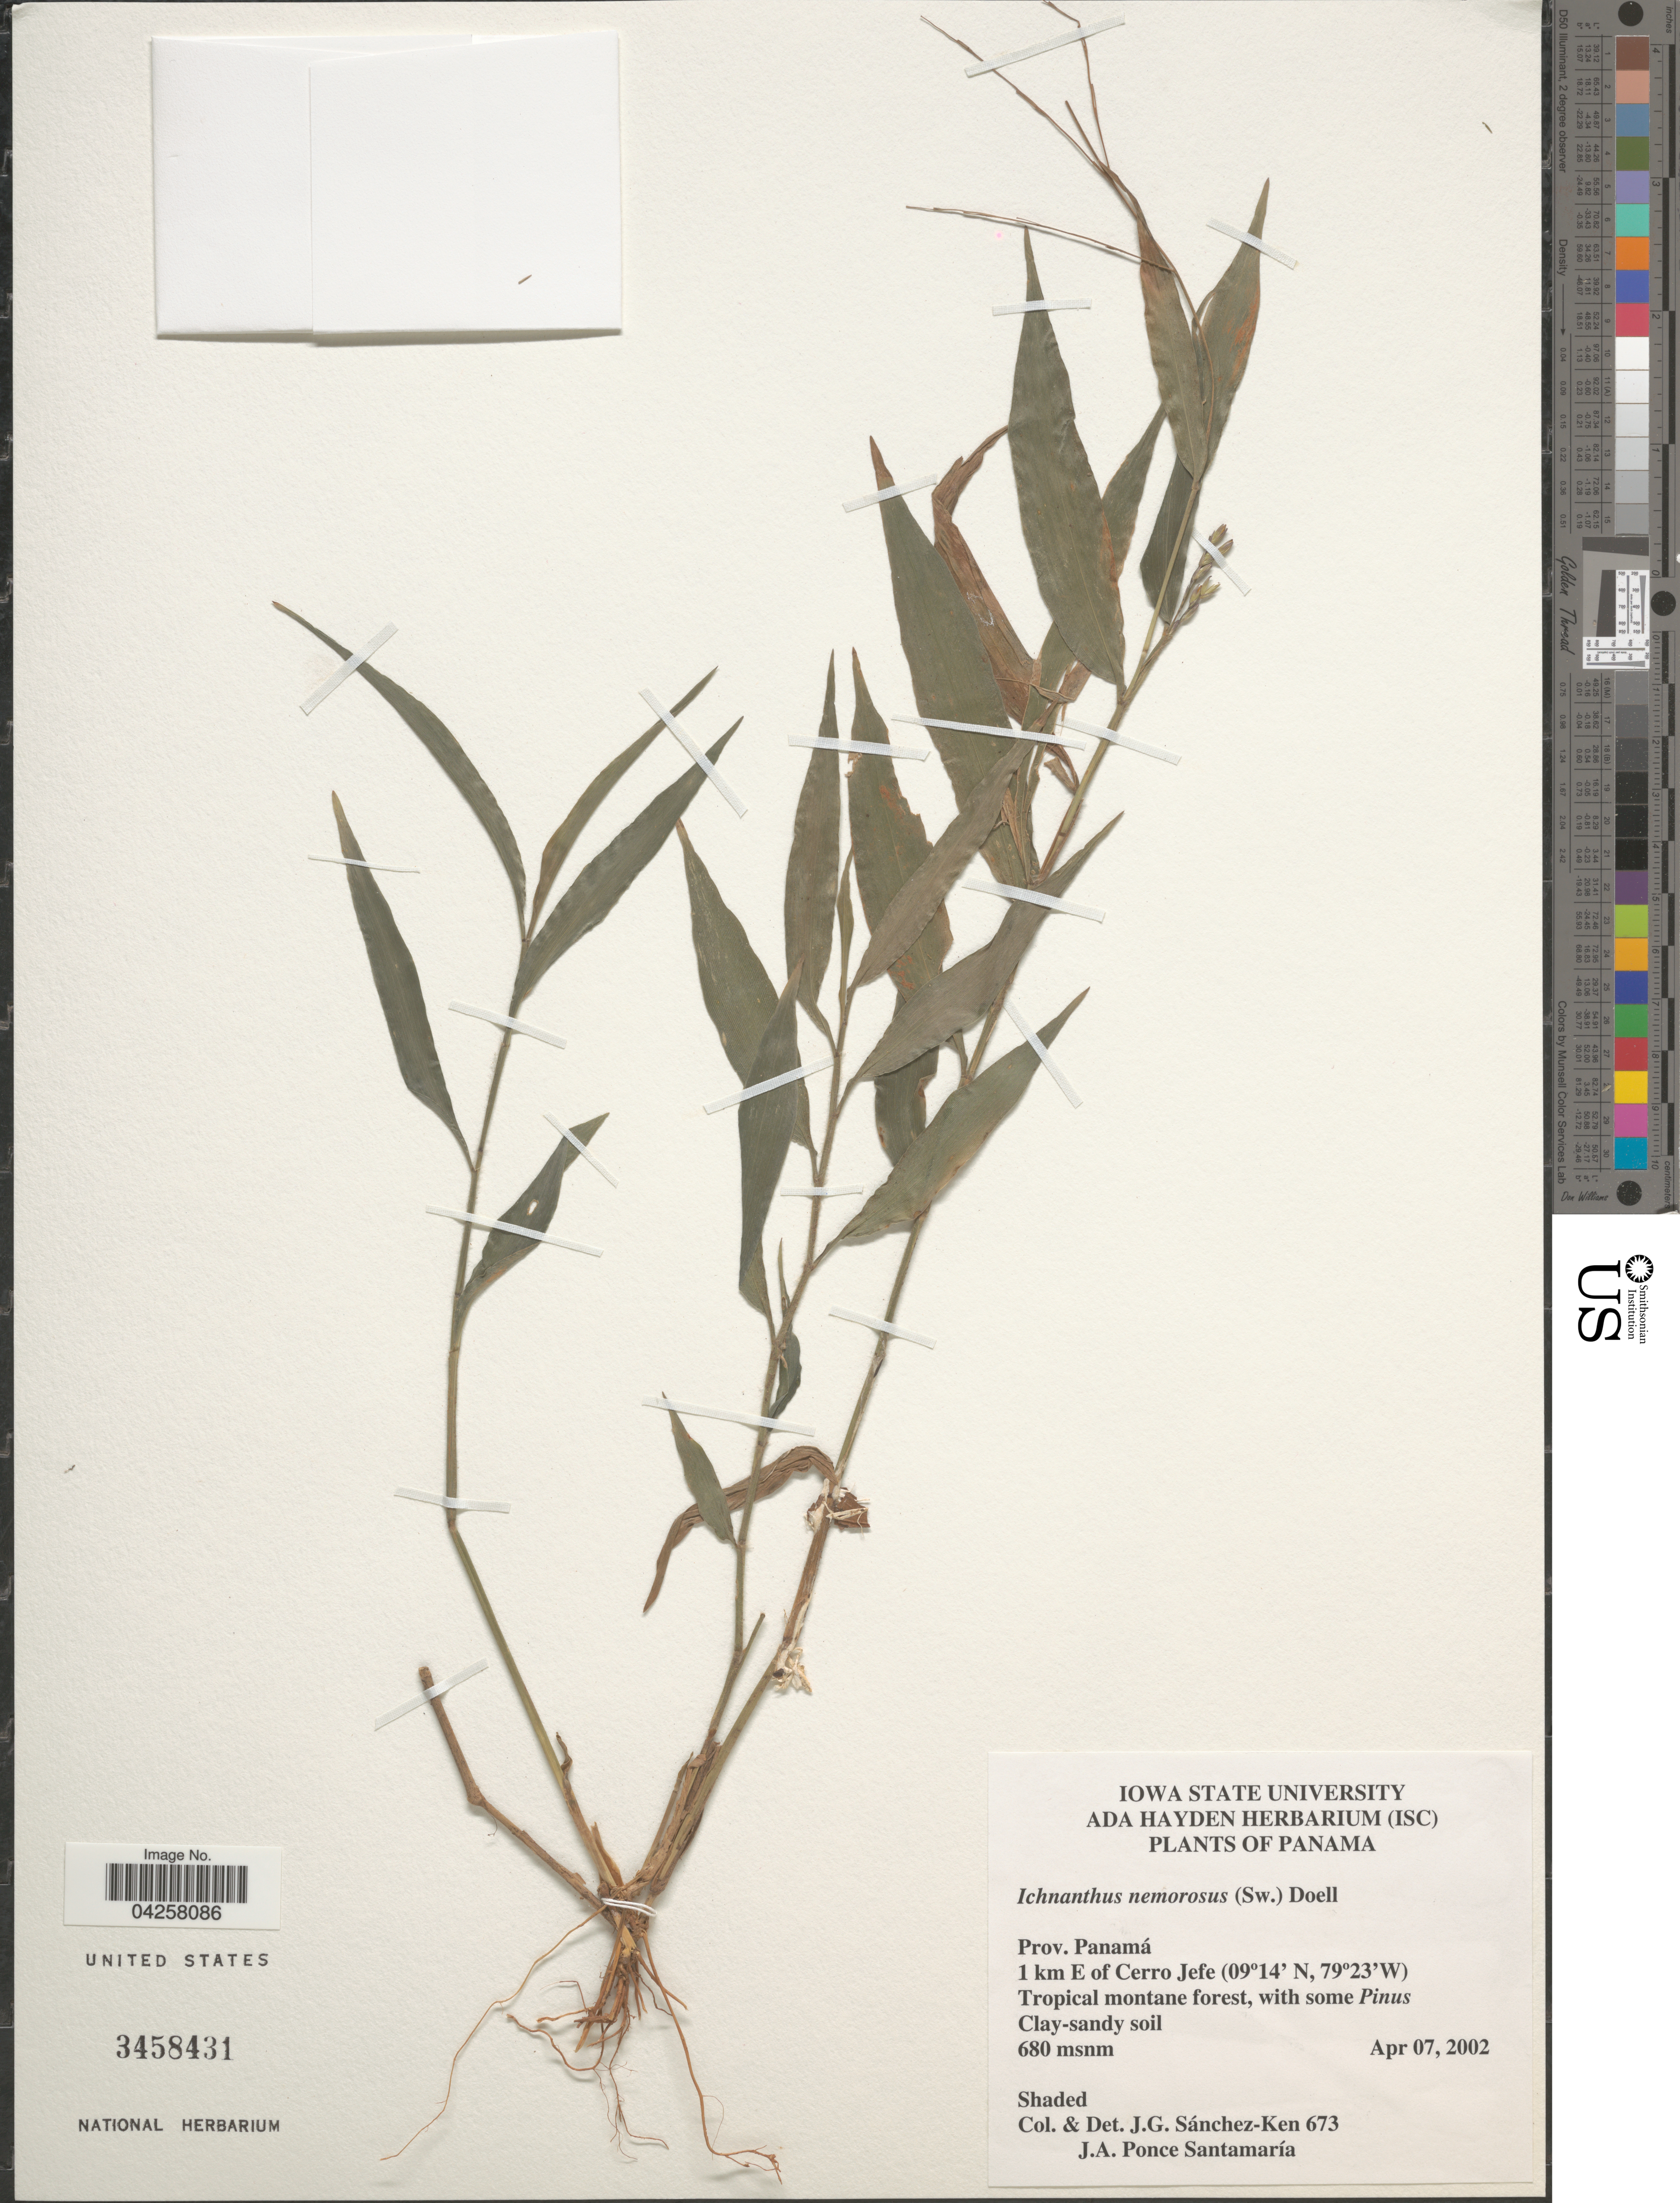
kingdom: Plantae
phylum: Tracheophyta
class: Liliopsida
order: Poales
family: Poaceae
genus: Hildaea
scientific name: Hildaea nemorosa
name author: (Sw.) C. Silva & R.P. Oliveira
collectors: J. G. Sánchez-Ken & J. Ponce Santamaria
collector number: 673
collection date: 2002-04-07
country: Panama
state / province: Panamá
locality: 1 km E of Cerro Jefe.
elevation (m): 680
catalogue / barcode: US 3458431